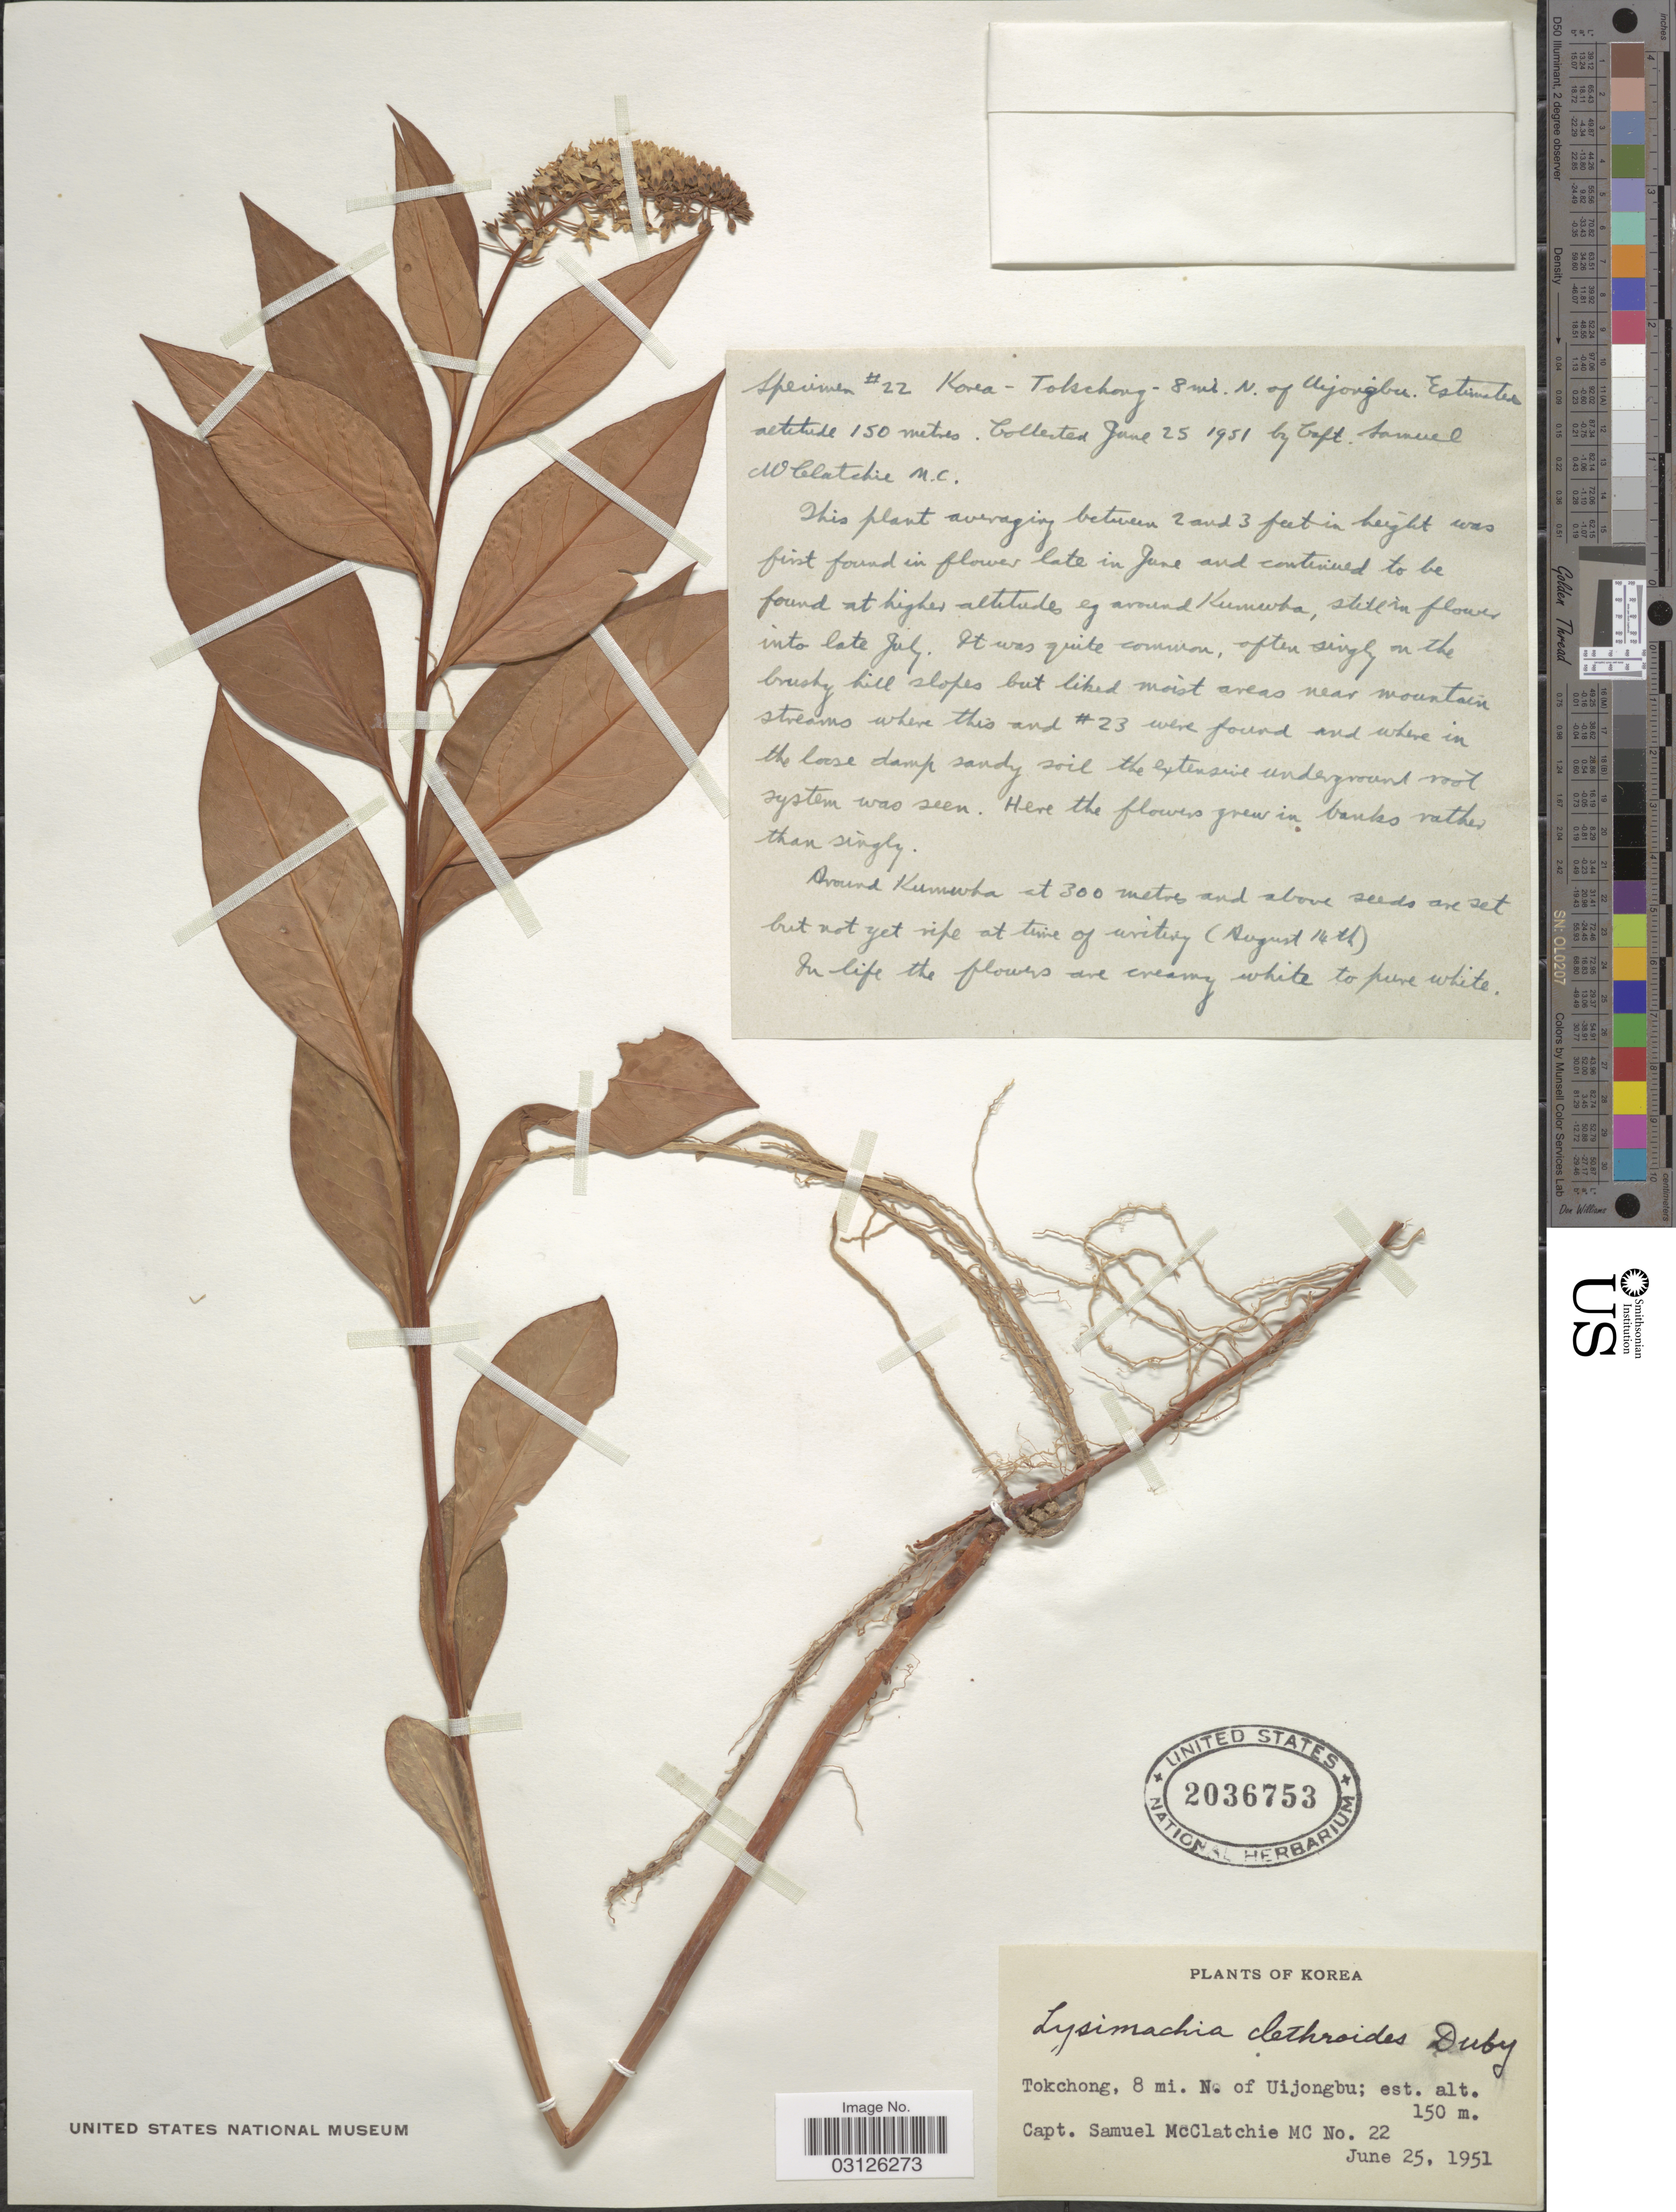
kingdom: Plantae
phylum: Tracheophyta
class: Magnoliopsida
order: Ericales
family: Primulaceae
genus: Lysimachia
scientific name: Lysimachia clethroides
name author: Duby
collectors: S. McClatchie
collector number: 22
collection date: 1951-06-25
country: South Korea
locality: Tokchong, 8 mi. N. of Uijongbu, est.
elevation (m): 150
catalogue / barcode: US 2036753